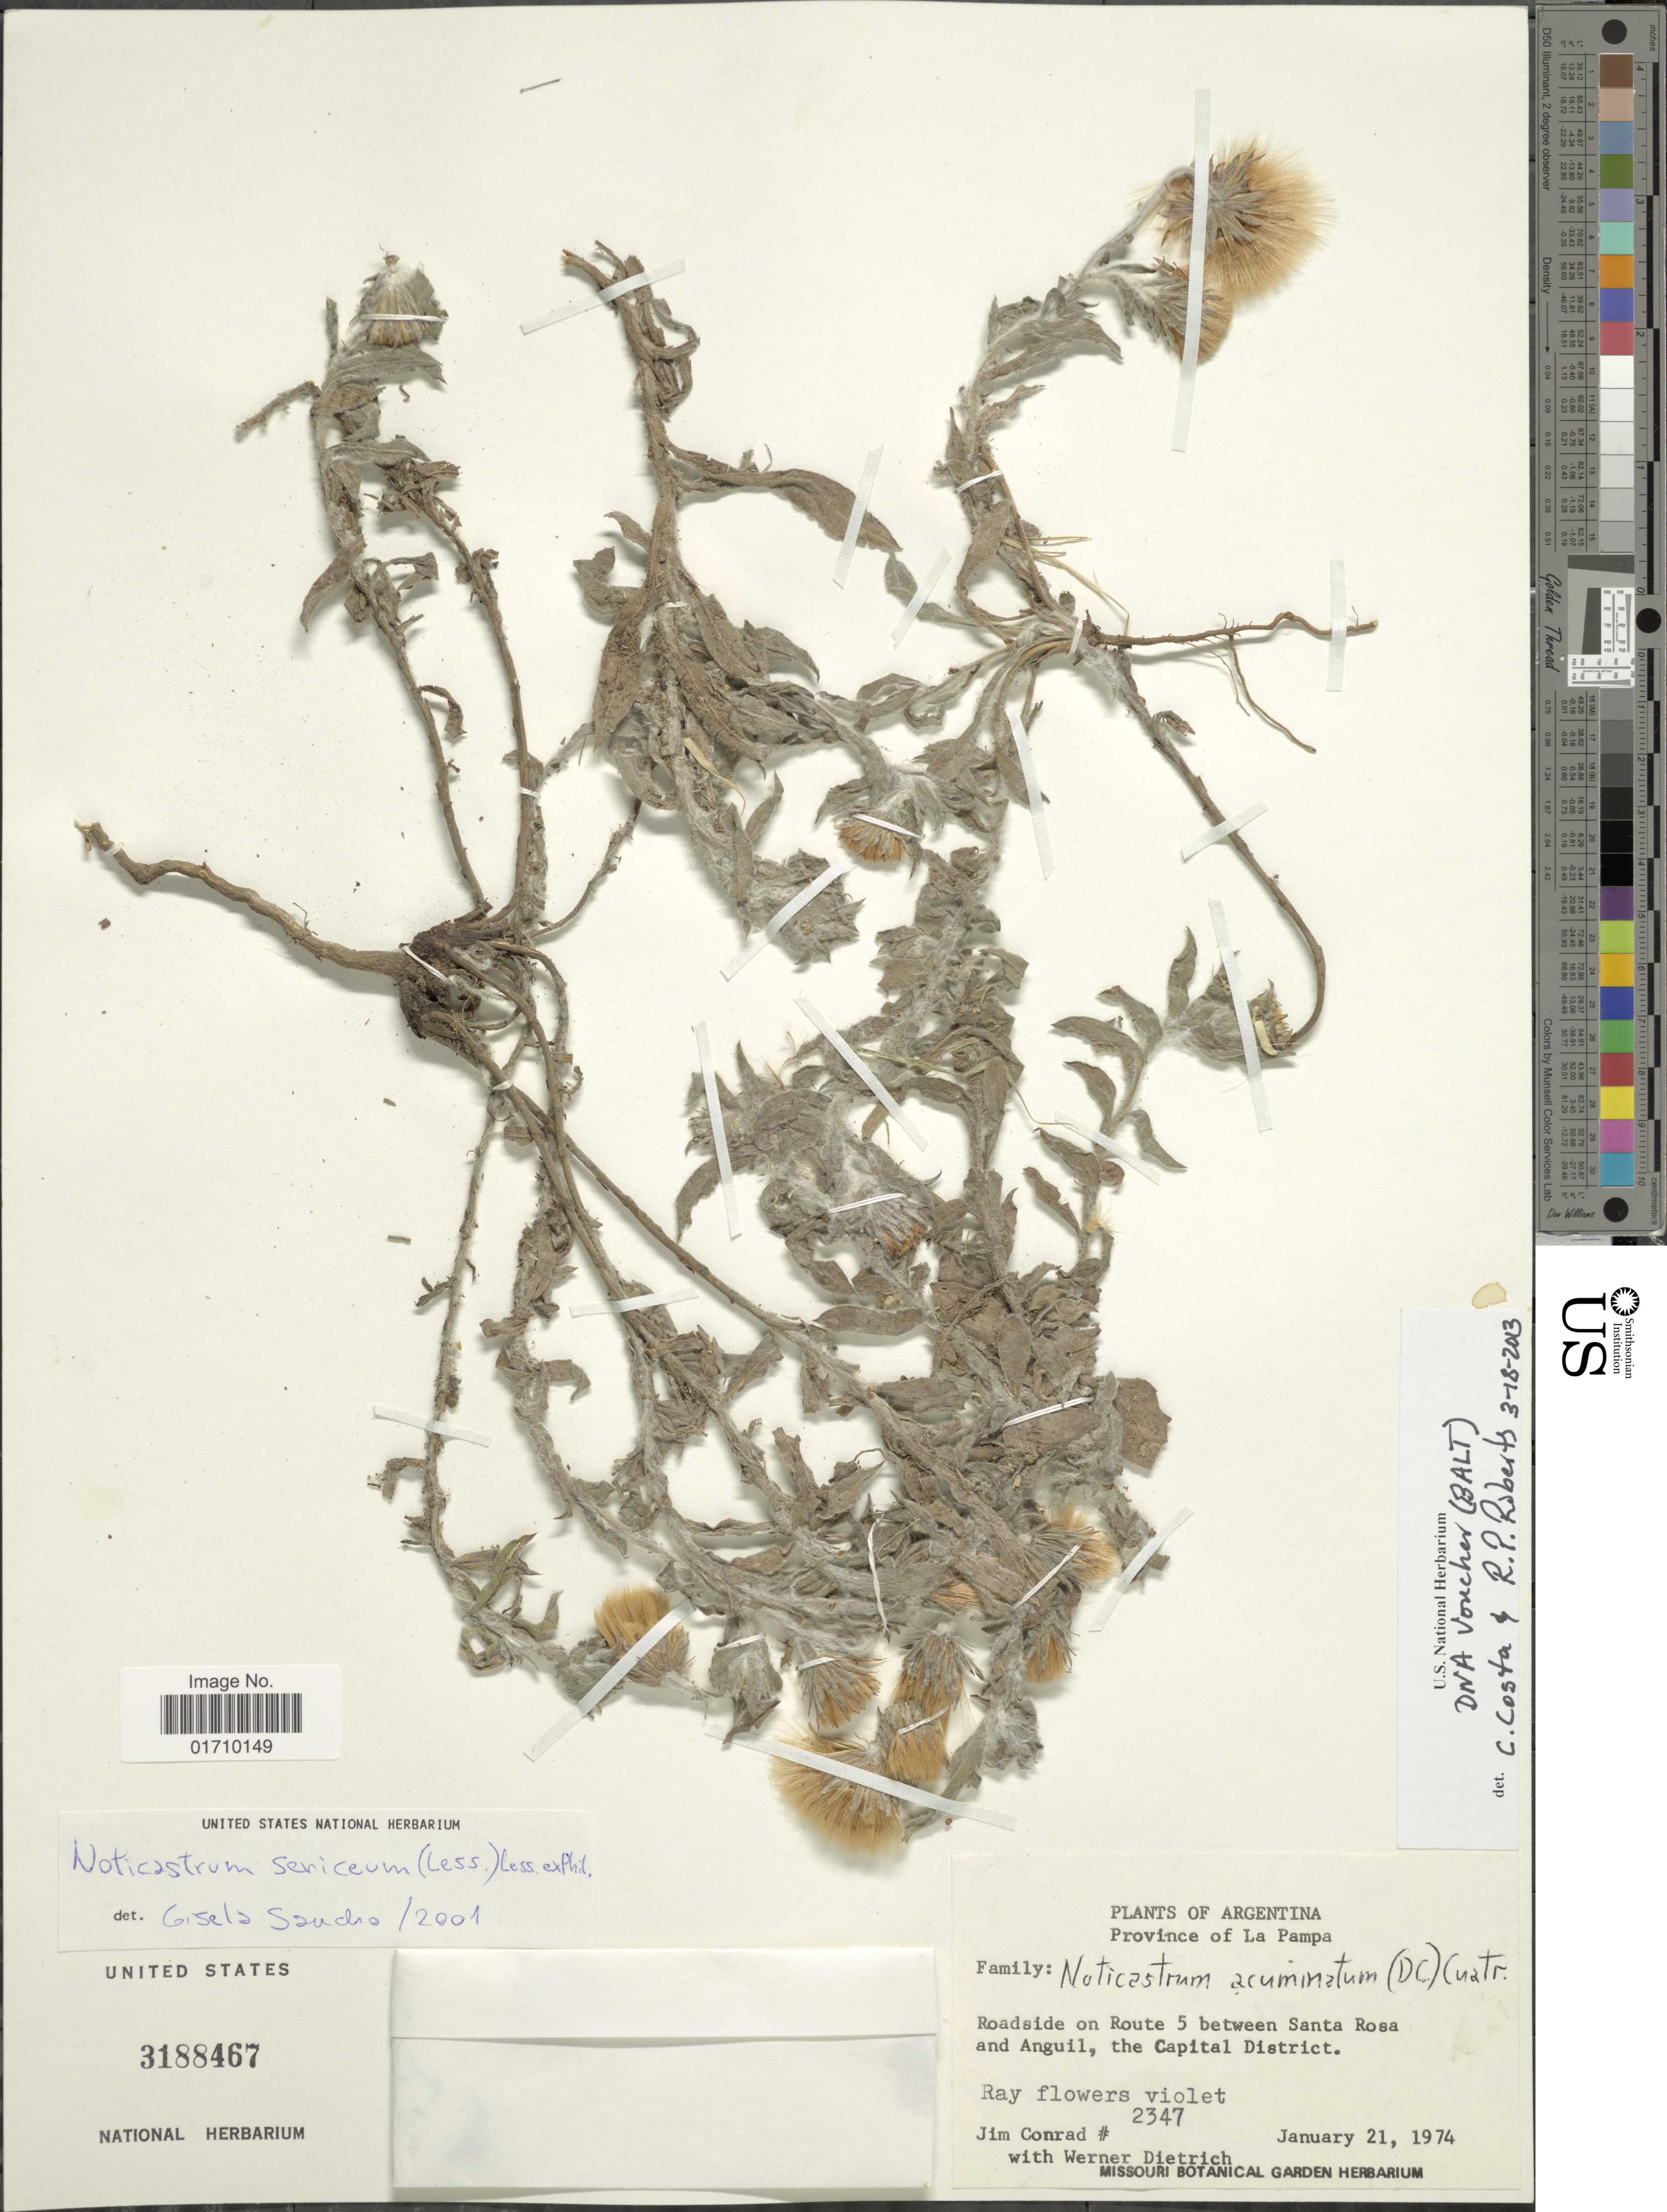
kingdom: Plantae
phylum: Tracheophyta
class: Magnoliopsida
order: Asterales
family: Asteraceae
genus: Noticastrum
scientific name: Noticastrum sericeum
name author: (Less.) Less. ex Phil.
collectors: J. Conrad & W. Dietrich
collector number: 2347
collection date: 1974-01-21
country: Argentina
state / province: La Pampa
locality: Roadside on Route 5 between Santa Rosa and Anguil, the Capital District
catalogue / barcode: US 3188467